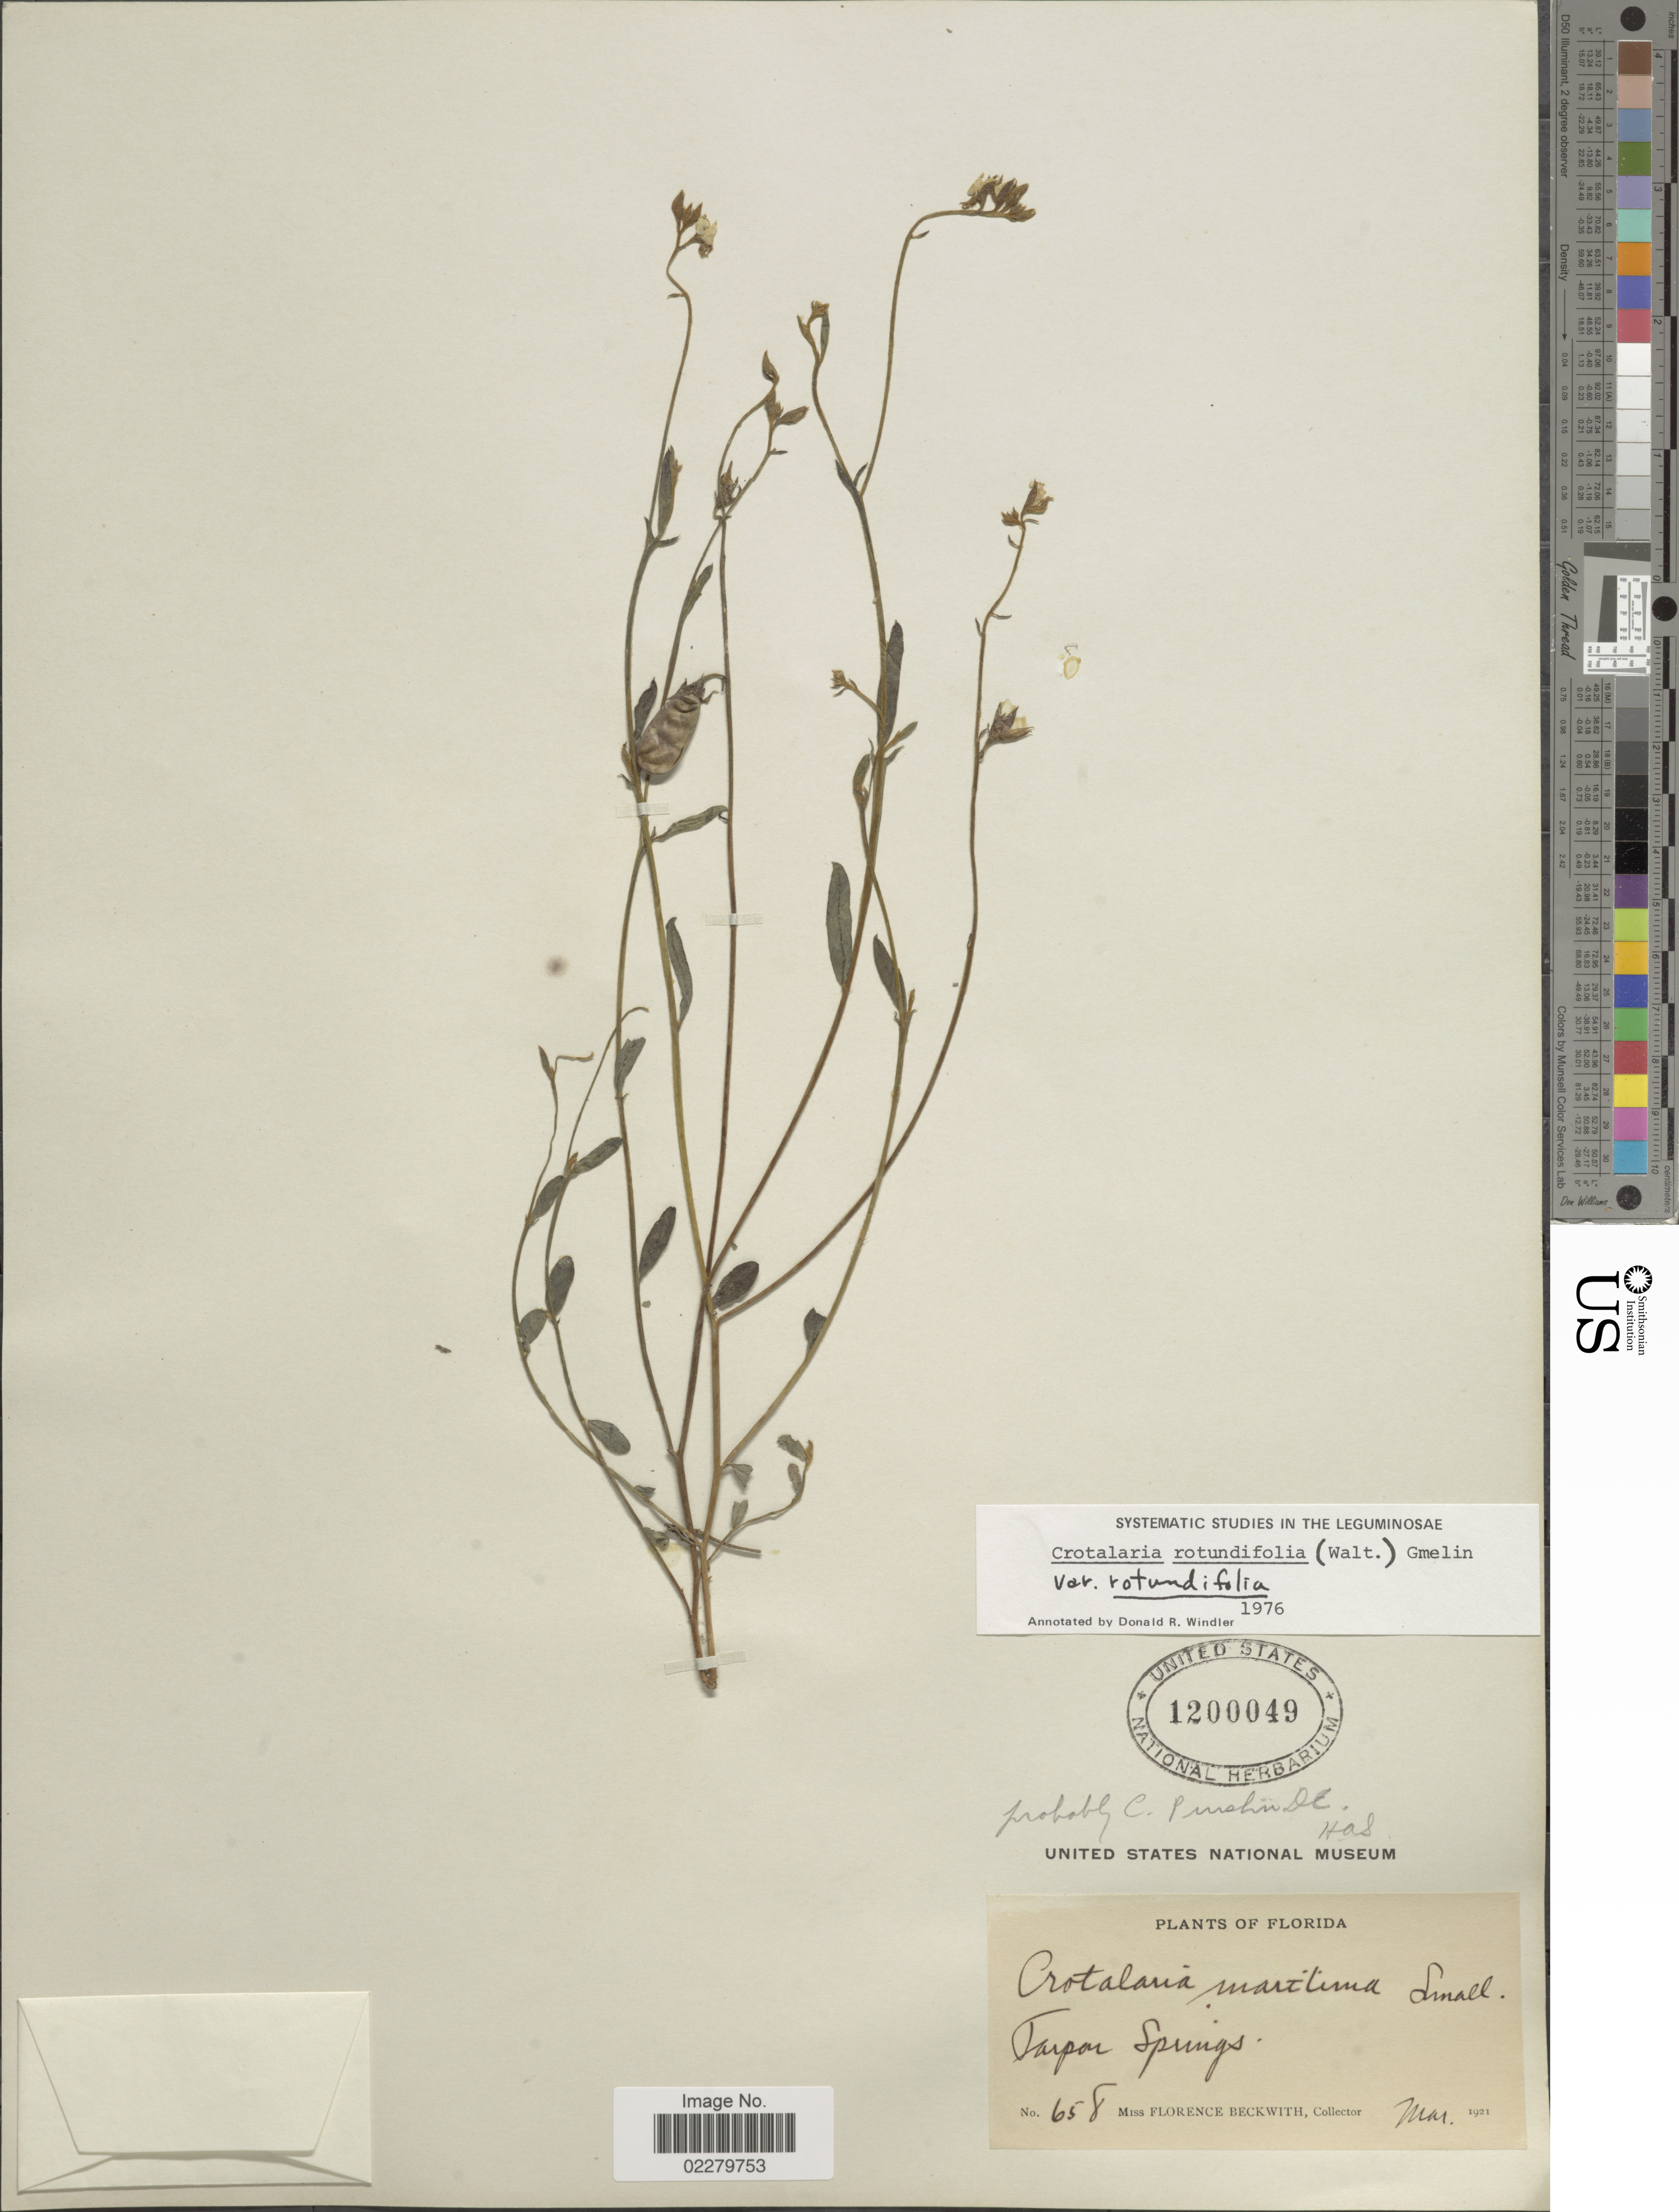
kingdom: Plantae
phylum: Tracheophyta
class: Magnoliopsida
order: Fabales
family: Fabaceae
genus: Crotalaria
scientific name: Crotalaria rotundifolia var. rotundifolia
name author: (Walter) J.F. Gmel.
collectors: F. Beckwith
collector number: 658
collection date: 1921-03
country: United States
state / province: Florida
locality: Tarpon Springs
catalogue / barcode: US 1200049